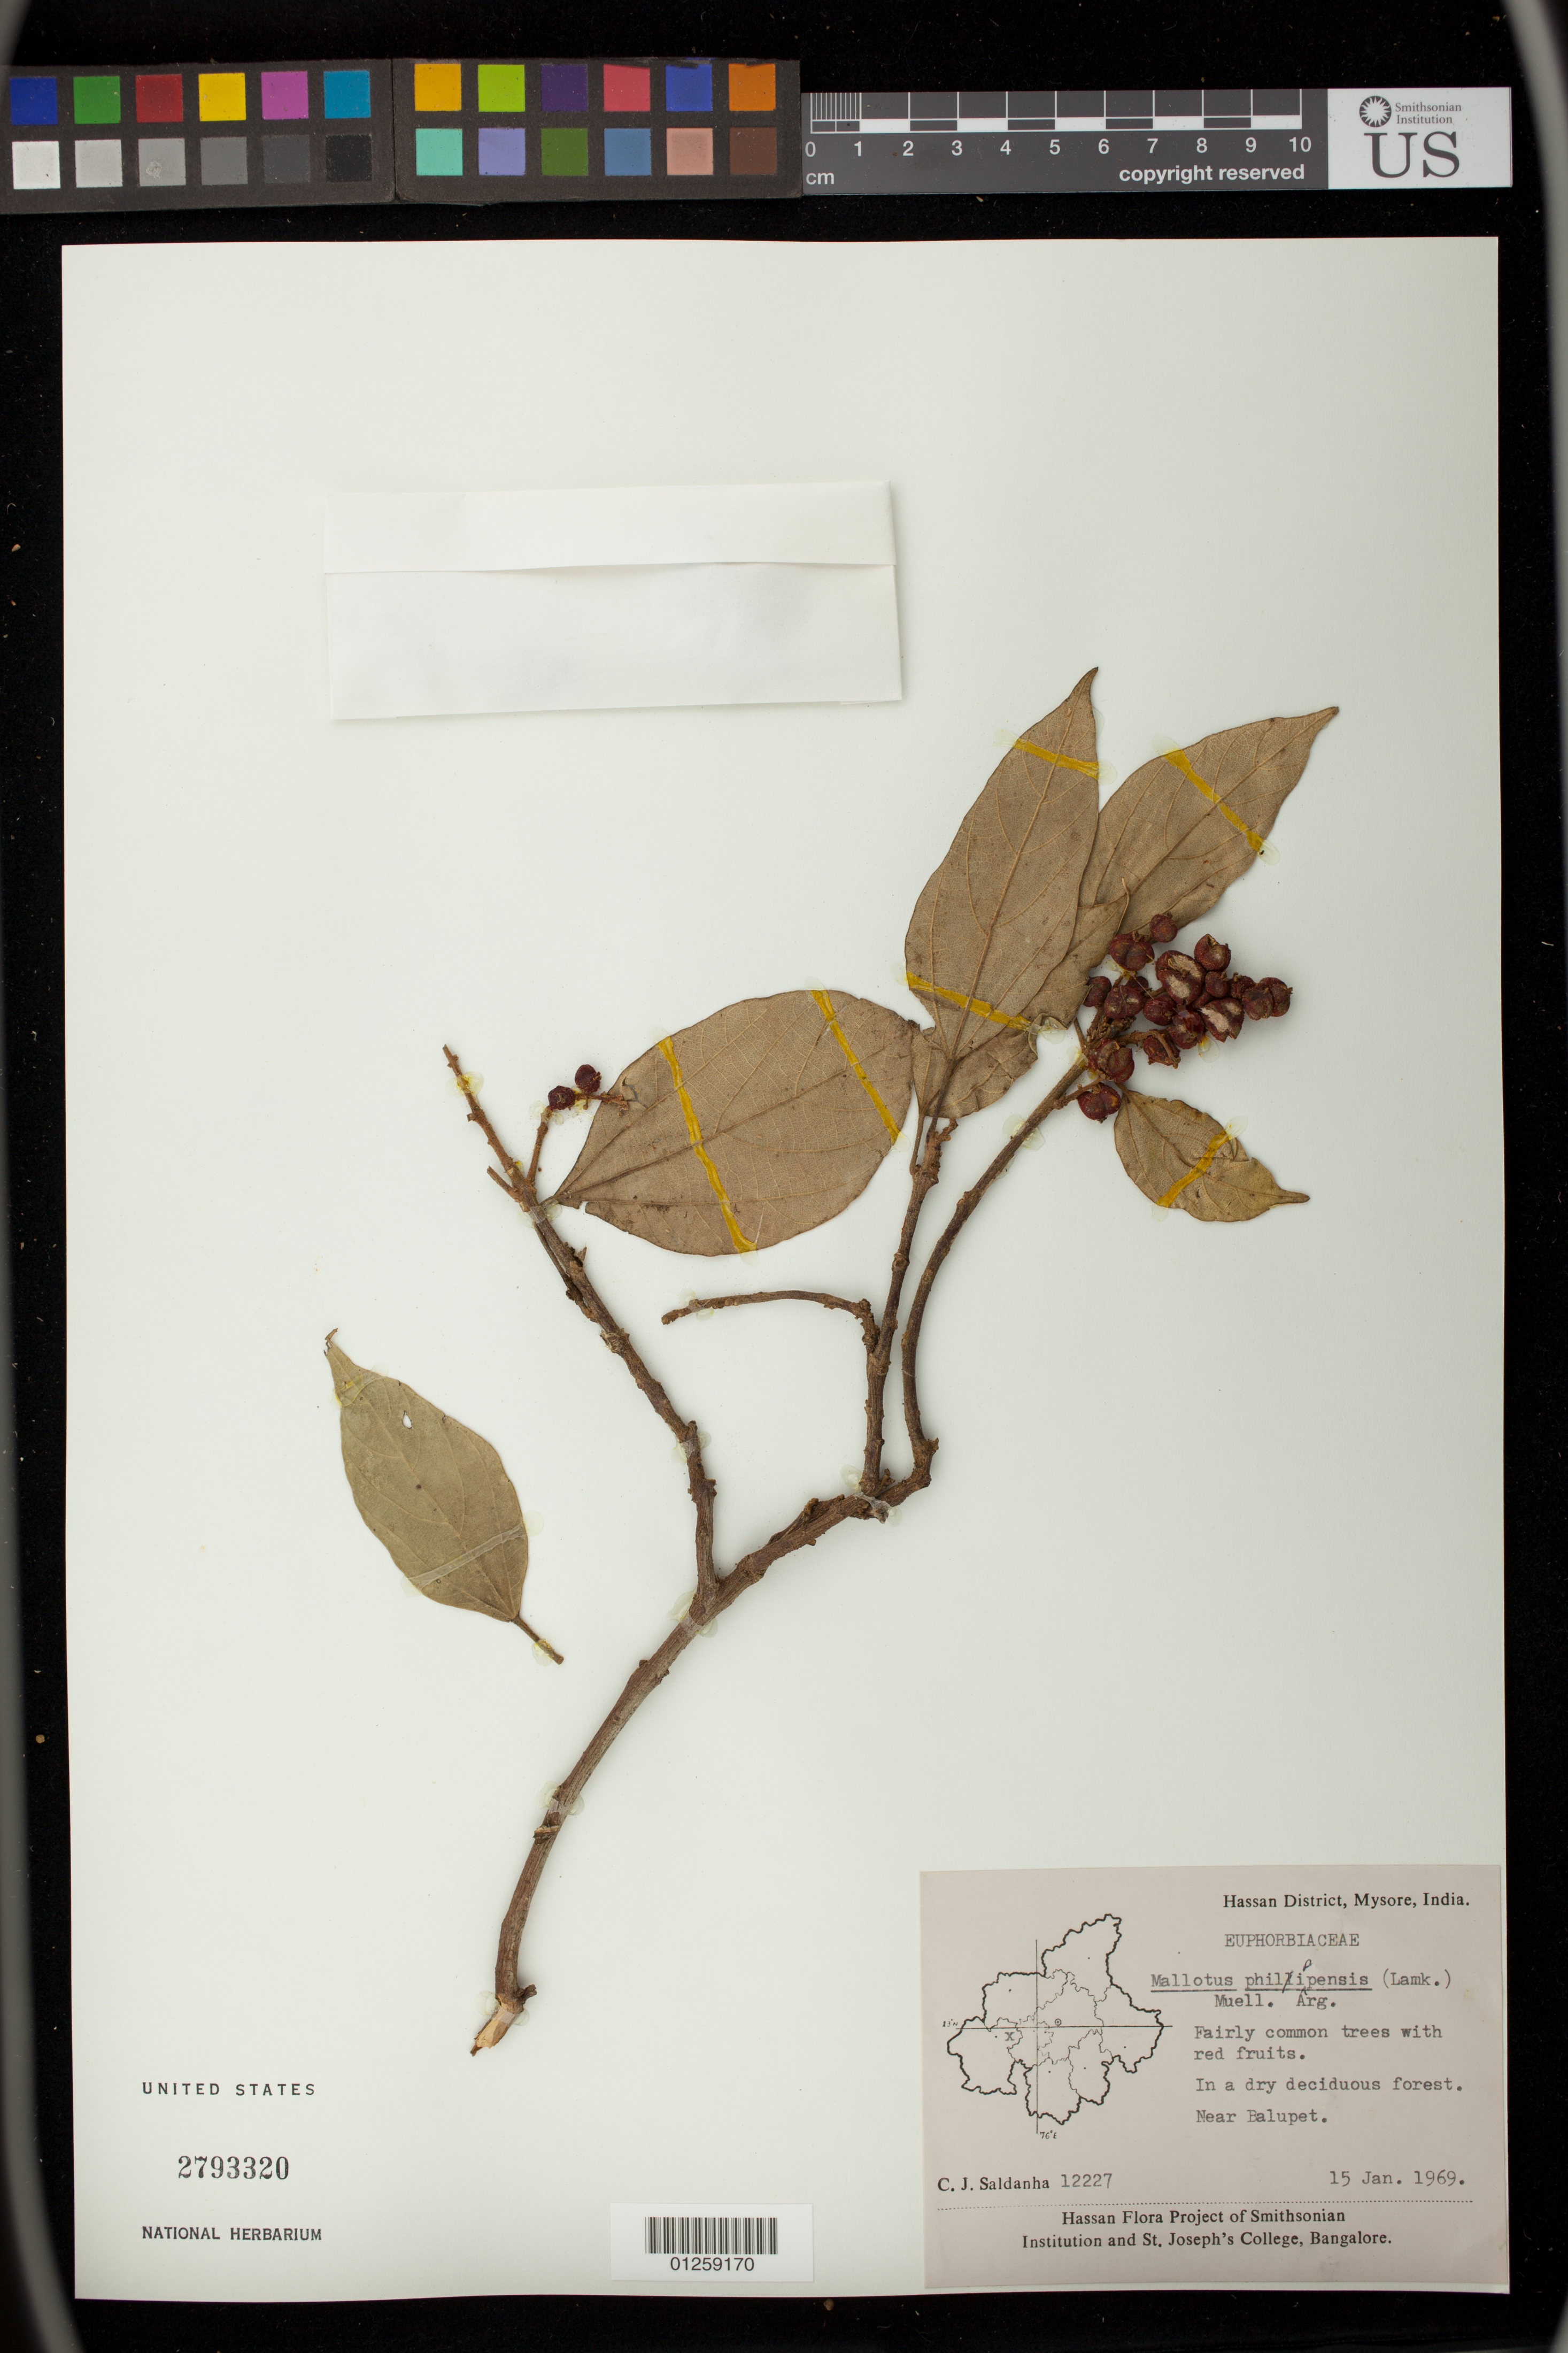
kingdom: Plantae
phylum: Tracheophyta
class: Magnoliopsida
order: Malpighiales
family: Euphorbiaceae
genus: Mallotus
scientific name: Mallotus philippensis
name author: (Lam.) Müll. Arg.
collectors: C. J. Saldanha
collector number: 12227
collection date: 1969-01-15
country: India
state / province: Karnataka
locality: Hassan District, Mysore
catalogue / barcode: US 2793320